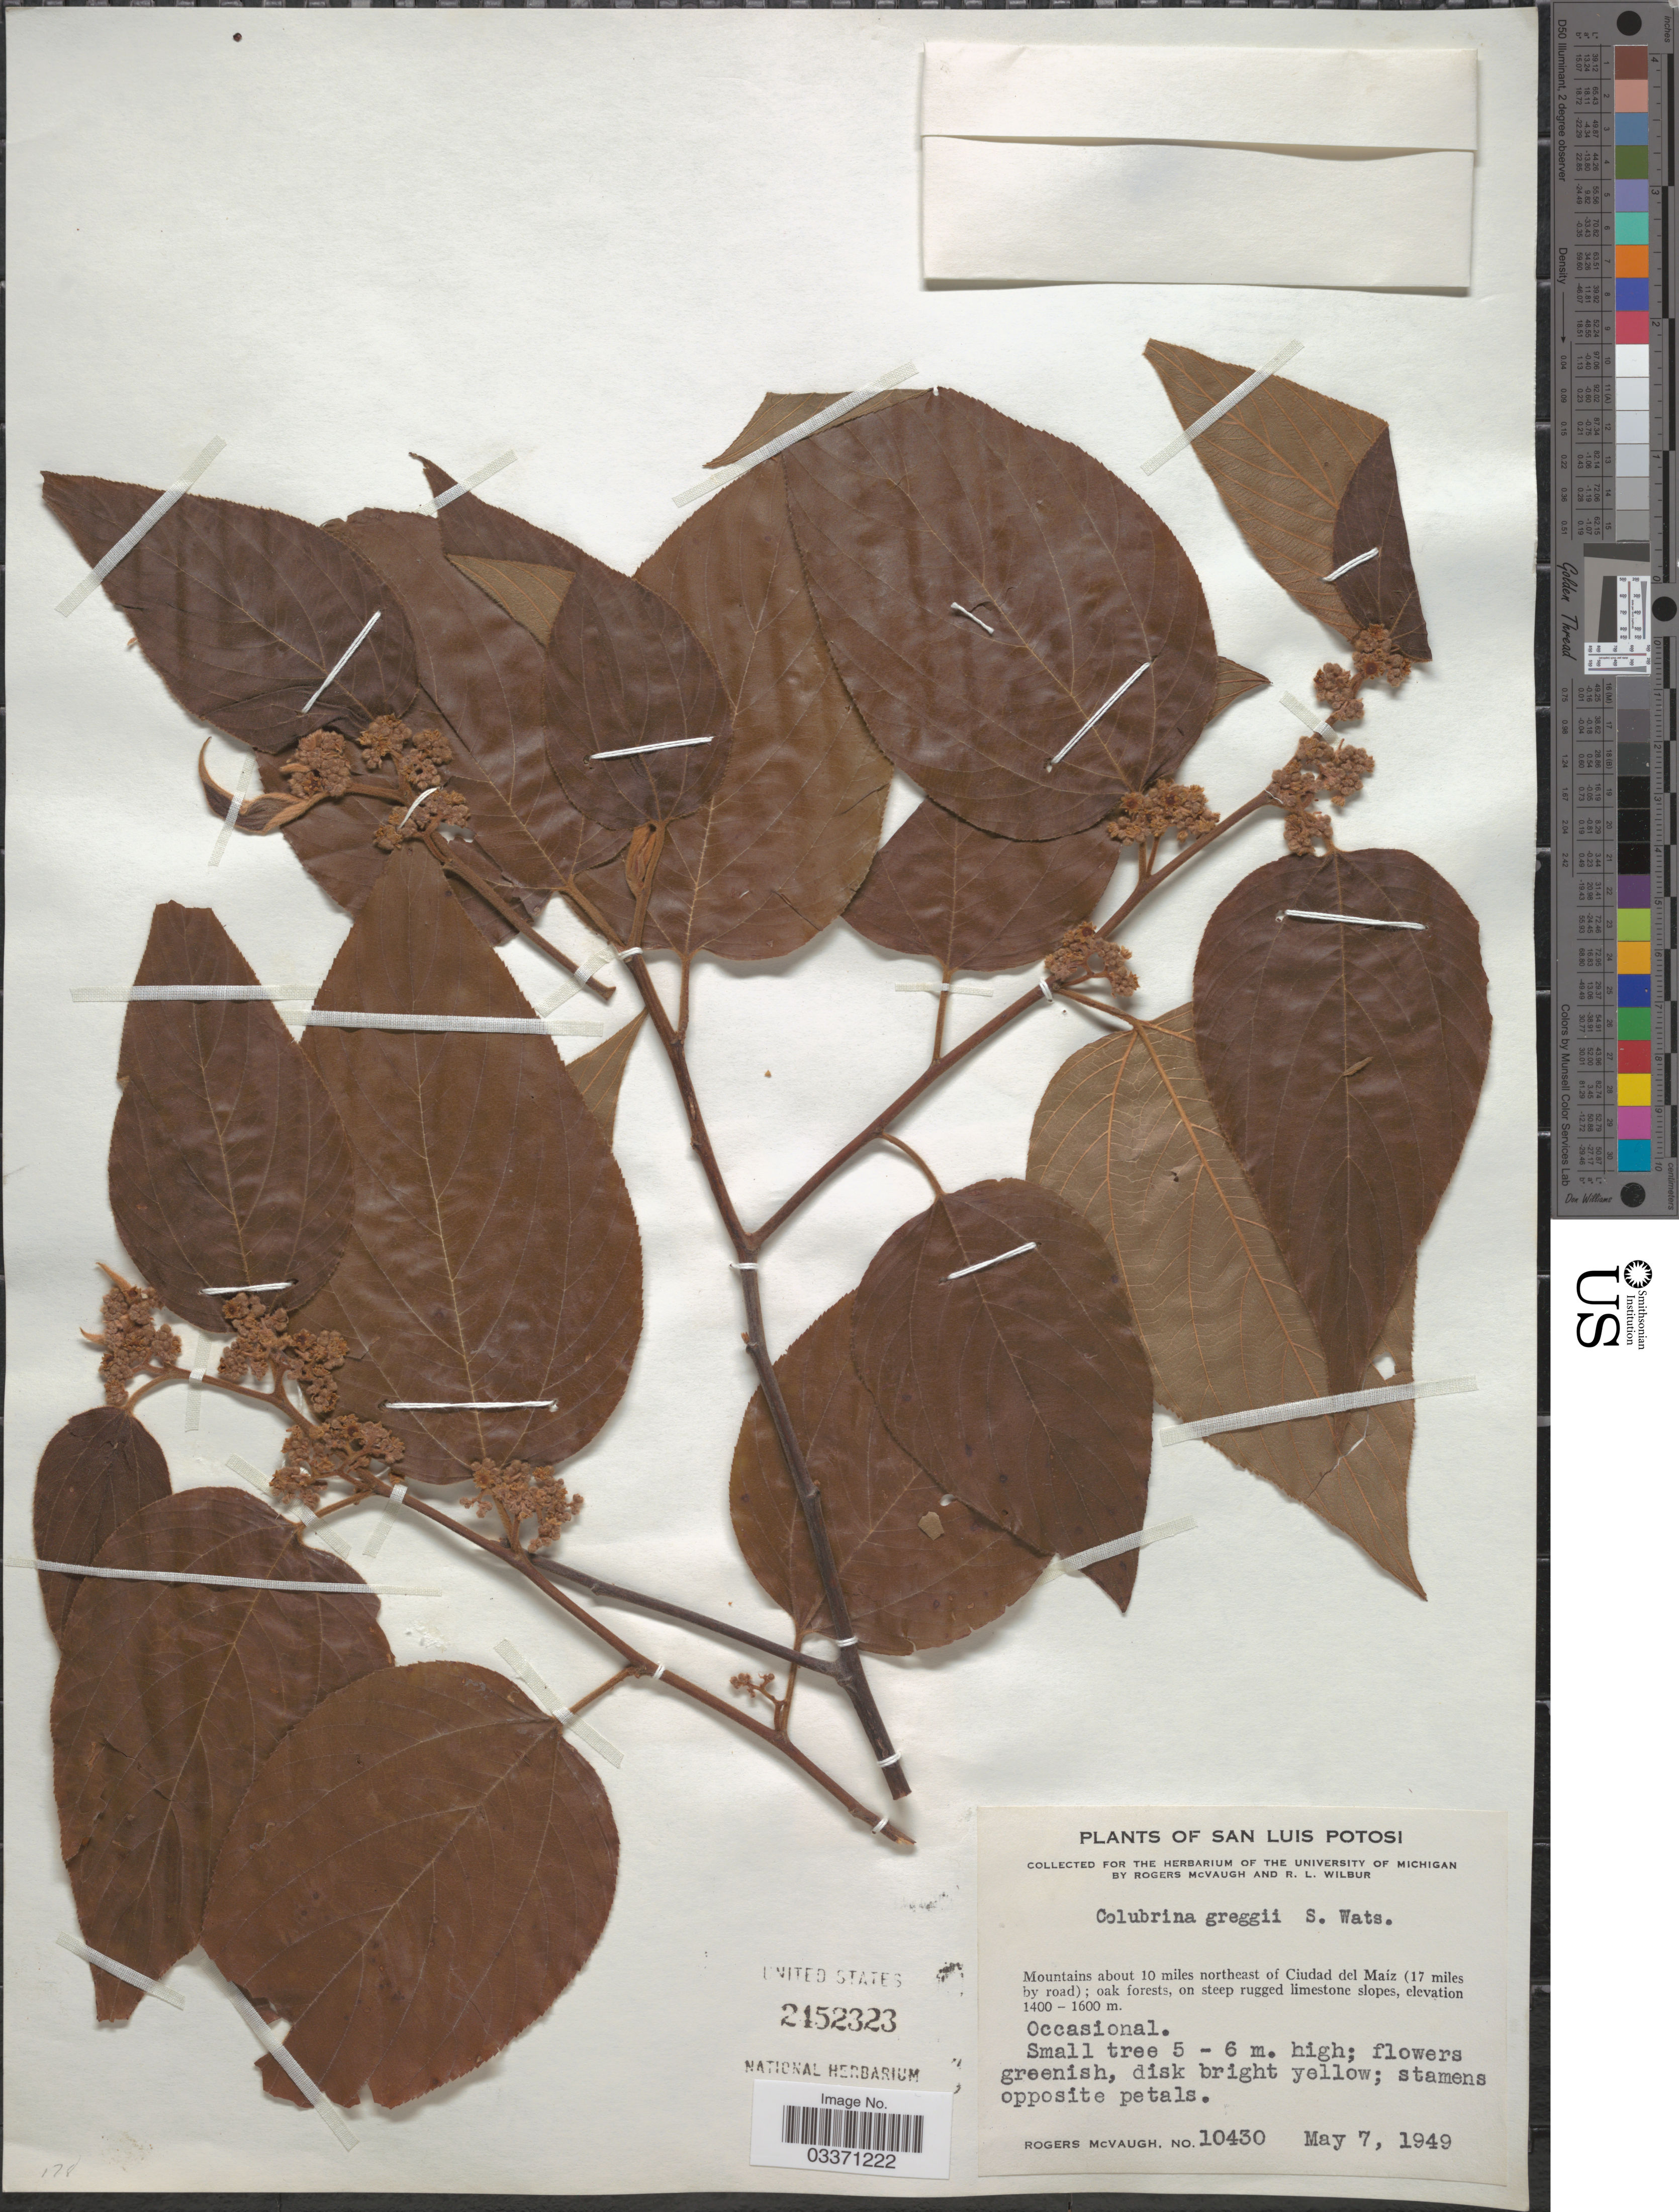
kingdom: Plantae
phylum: Tracheophyta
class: Magnoliopsida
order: Rosales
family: Rhamnaceae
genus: Colubrina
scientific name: Colubrina greggii var. greggii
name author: S. Watson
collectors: R. McVaugh & R. L. Wilbur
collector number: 10430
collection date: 1949-05-07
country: Mexico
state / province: San Luis Potosí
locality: Mountains about 10 miles northeast of Ciudad del Maíz (17 miles by road).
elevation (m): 1400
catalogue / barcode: US 2452323